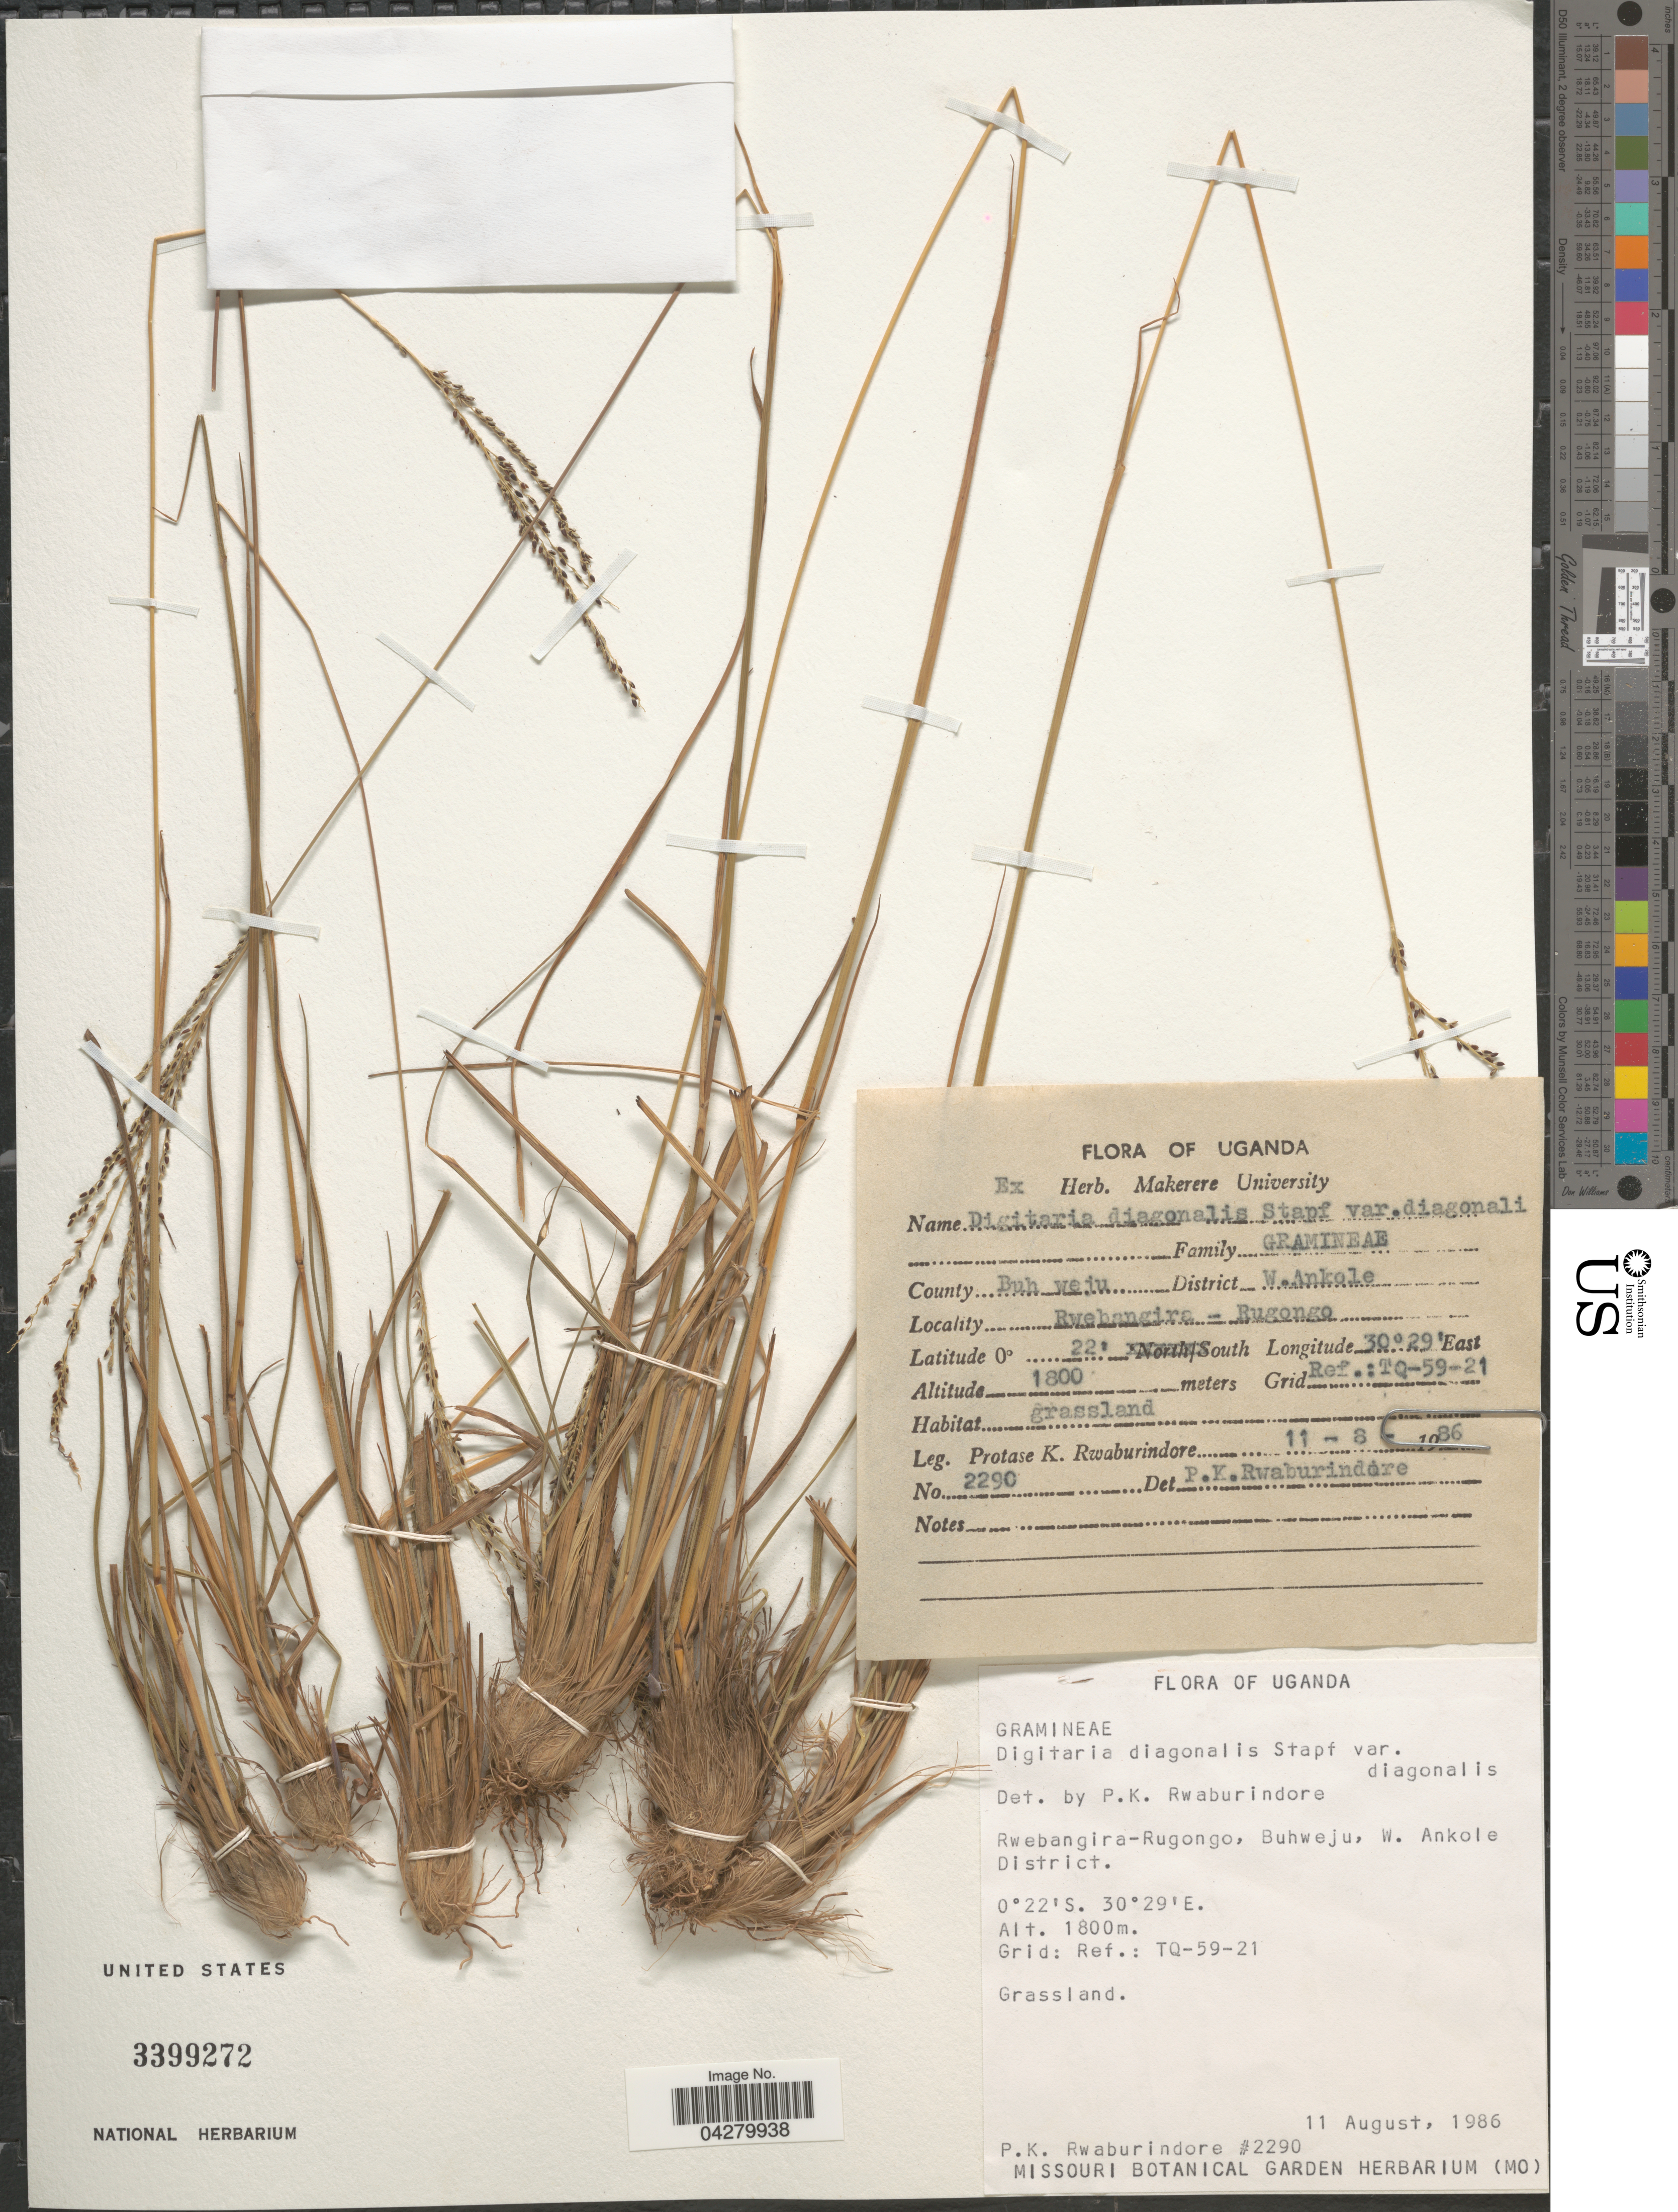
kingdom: Plantae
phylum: Tracheophyta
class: Liliopsida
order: Poales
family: Poaceae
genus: Digitaria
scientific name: Digitaria diagonalis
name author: (Nees) Stapf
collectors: P. Rwaburindore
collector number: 2290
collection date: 1986-08-11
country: Uganda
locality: County Buh weiu. District W.Ankole. Rwebangira - Rugongo.. Grid Ref.:TQ-59-21. Buhweju, W. Ankole District.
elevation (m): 1800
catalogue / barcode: US 3399272